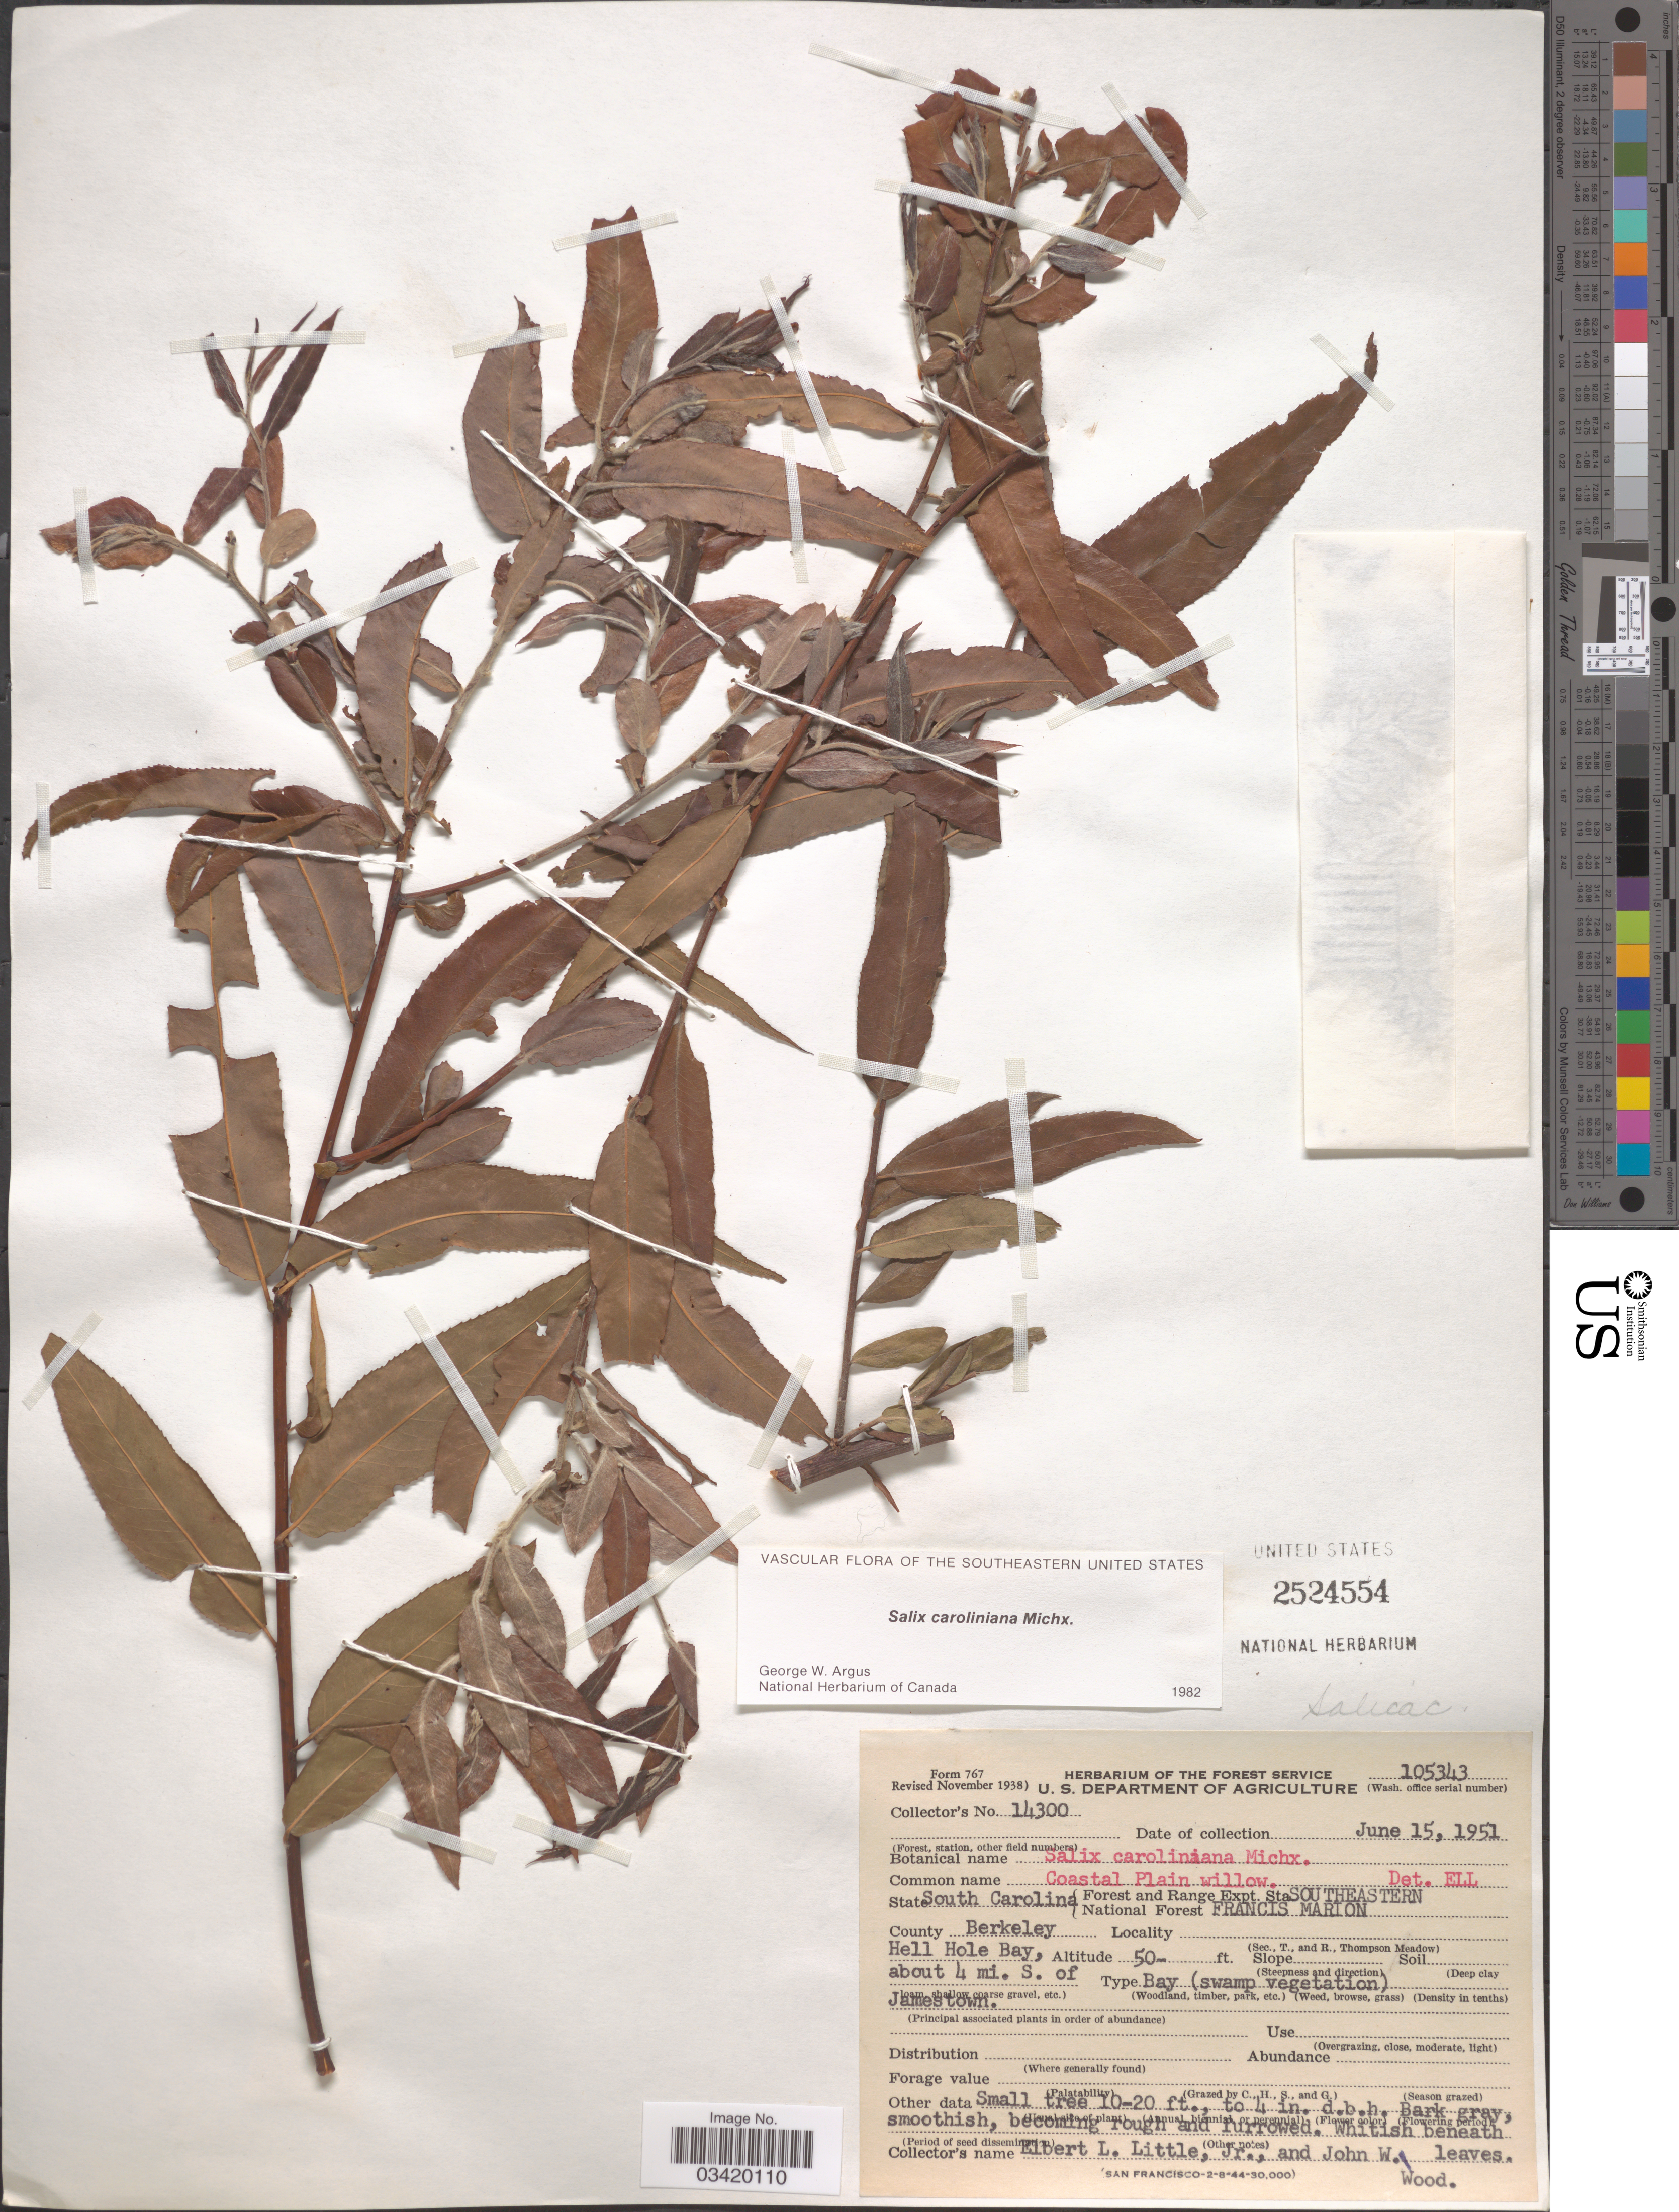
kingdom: Plantae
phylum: Tracheophyta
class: Magnoliopsida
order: Malpighiales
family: Salicaceae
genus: Salix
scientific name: Salix caroliniana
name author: Michx.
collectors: E. L. Little & J. Wood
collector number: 14300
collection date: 1951-06-15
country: United States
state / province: South Carolina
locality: Forest and Range Expt. Sta. Southeastern. National Forest Francis Marion. County Berkeley. Hell Hole Bay, about 4 mi. S. of Jamestown.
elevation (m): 15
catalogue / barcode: US 2524554